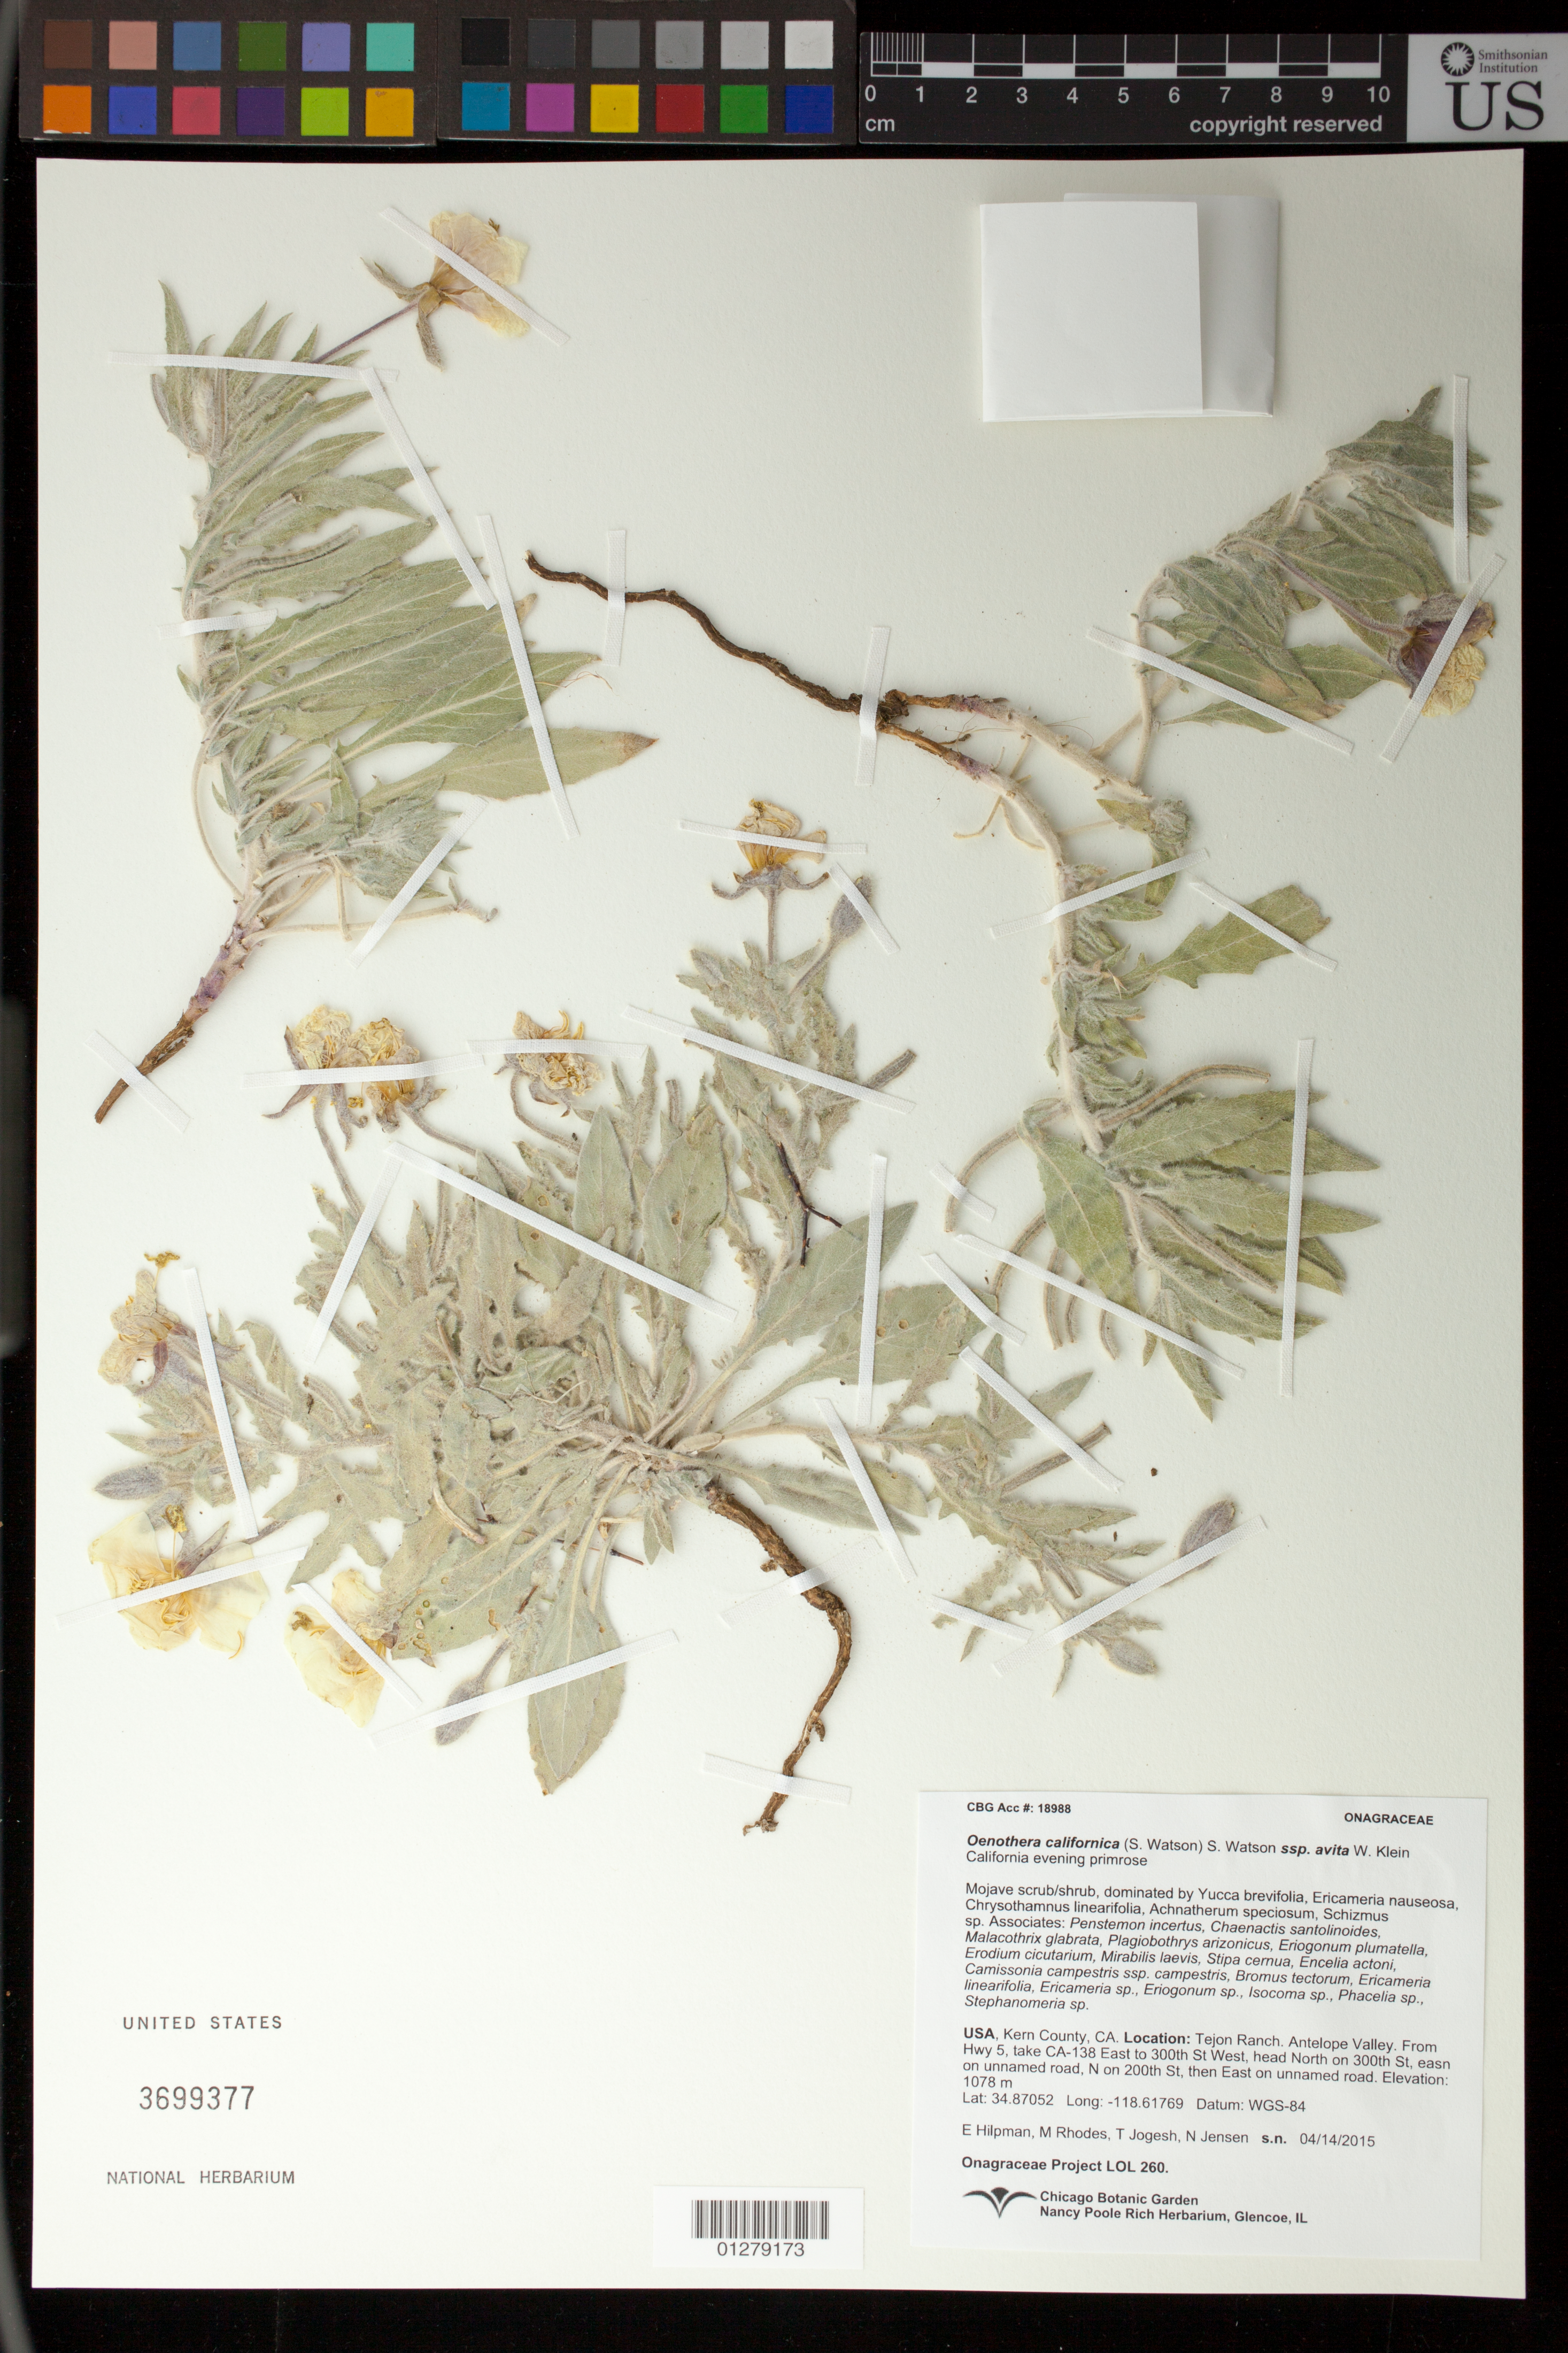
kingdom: Plantae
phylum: Tracheophyta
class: Magnoliopsida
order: Myrtales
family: Onagraceae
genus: Oenothera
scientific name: Oenothera avita subsp. avita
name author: (W.M. Klein) W.M. Klein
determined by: Wagner, W. L., (BOT), Smithsonian Institution - National Museum of Natural History (UNITED STATES)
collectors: E. Hilpman, M. Rhodes & T. Jojesh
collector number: LOL 260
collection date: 2015-04-14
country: United States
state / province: California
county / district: Kern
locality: Tejon Ranch, Antelope Valley. From Hwy 5, take CA-138 East to 300th St West, head North on 300th St, easn on unnamed road, N on 200th St, then East on unnamed road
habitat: Mojave scrub/shrub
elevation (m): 1078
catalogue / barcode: US 3699377